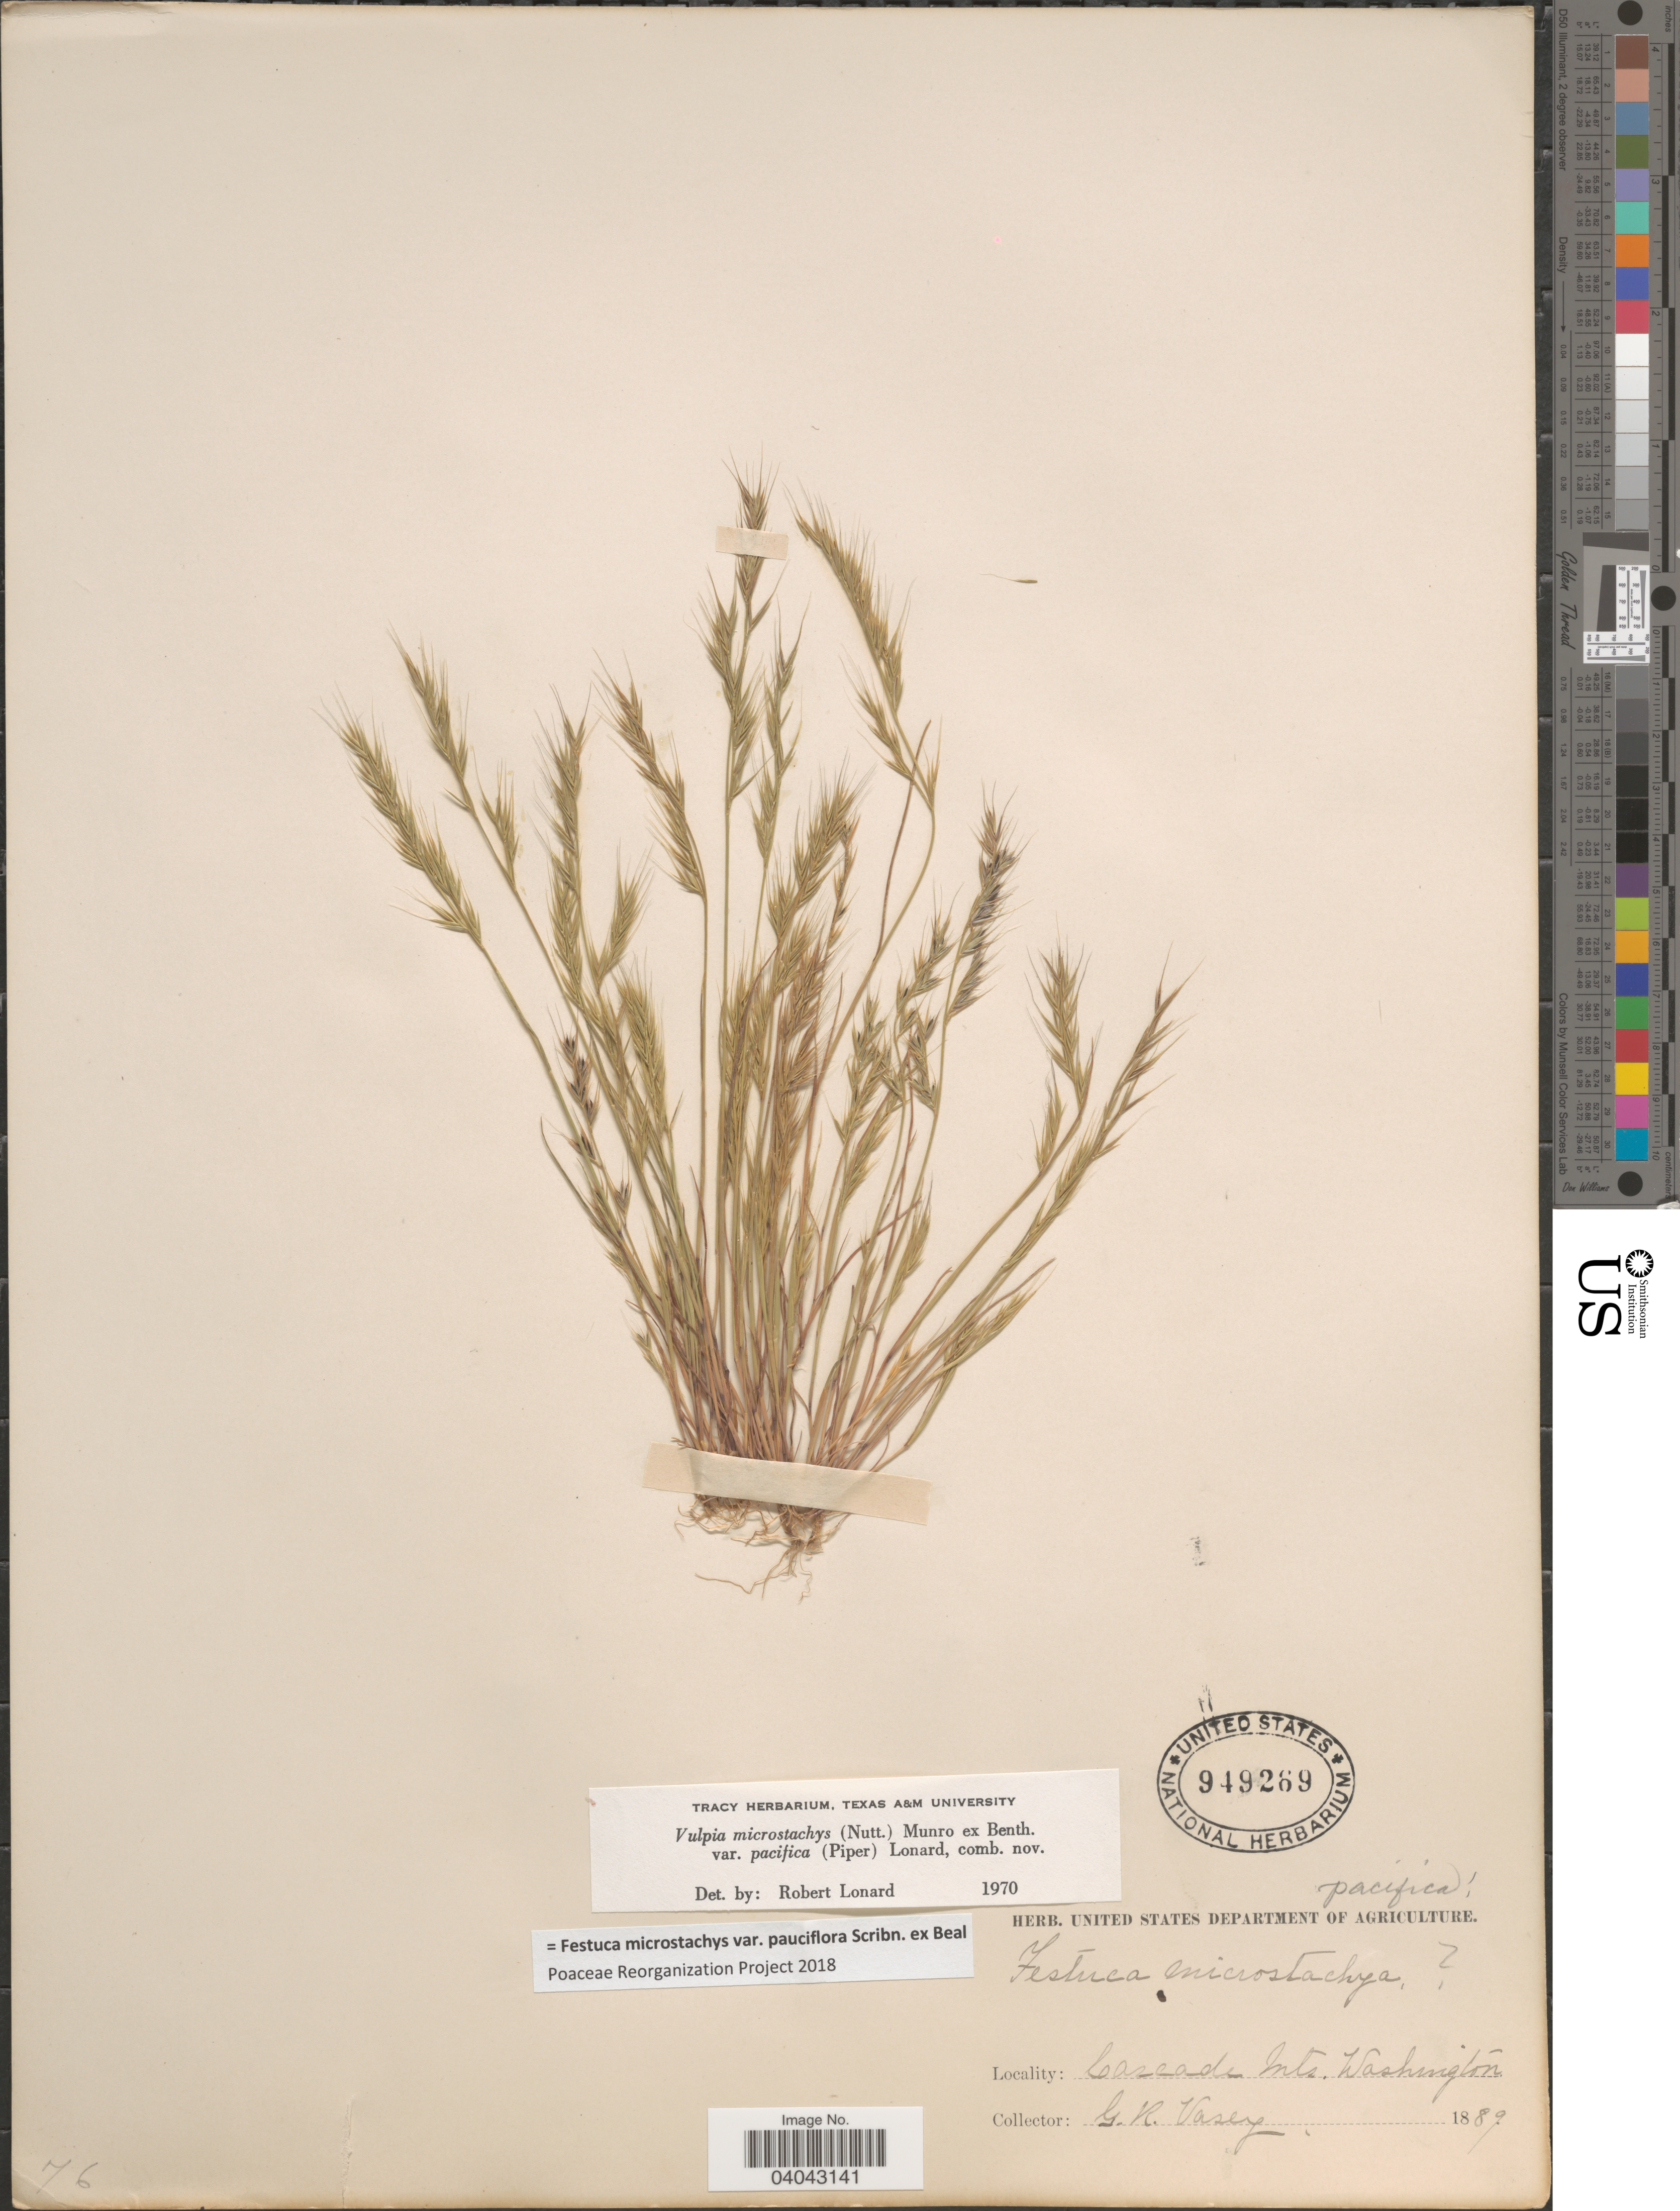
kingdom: Plantae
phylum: Tracheophyta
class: Liliopsida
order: Poales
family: Poaceae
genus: Festuca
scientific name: Festuca microstachys var. pauciflora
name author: Scribn. ex W.J. Beal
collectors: G. R. Vasey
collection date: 1889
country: United States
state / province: Washington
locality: Cascade Mts.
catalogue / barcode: US 949269